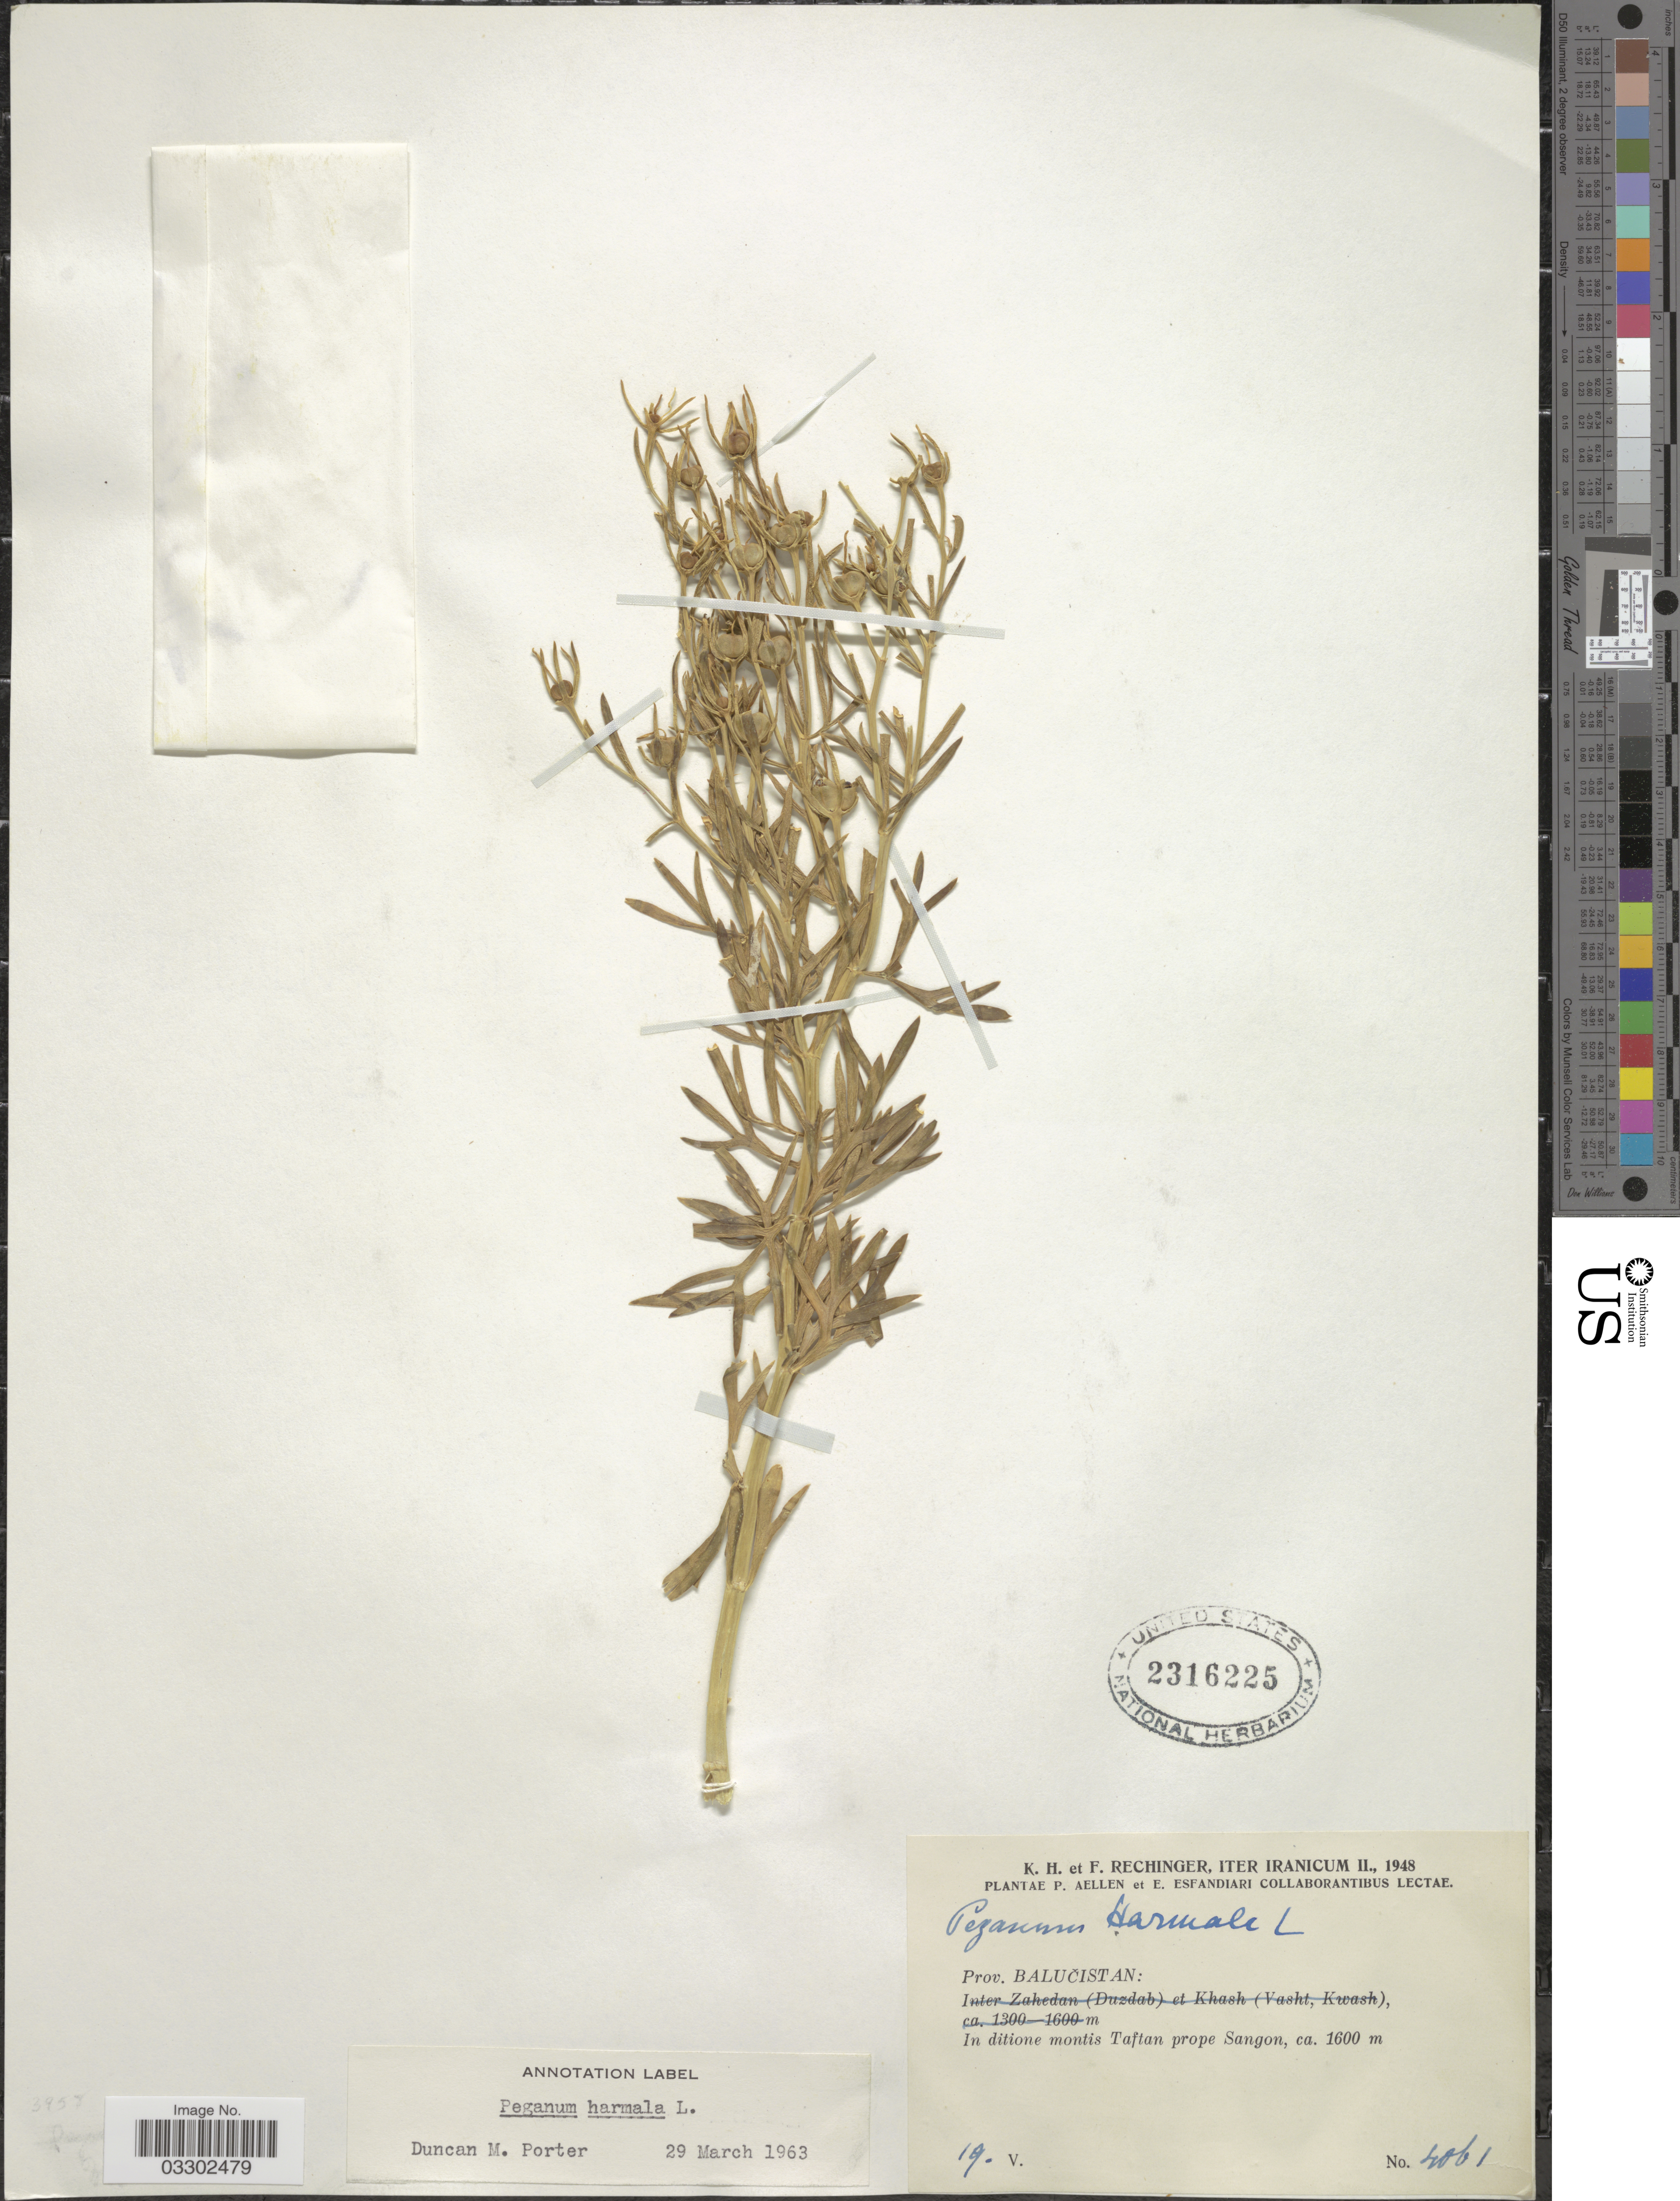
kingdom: Plantae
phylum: Tracheophyta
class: Magnoliopsida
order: Sapindales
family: Tetradiclidaceae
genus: Peganum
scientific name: Peganum harmala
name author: L.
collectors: K. H. Rechinger & F. Rechinger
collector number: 4061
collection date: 1948-05-19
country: Iran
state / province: Sistan and Baluchistan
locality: Prov. Balučistan. In ditione montis Taftan prope Sangon.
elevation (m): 1600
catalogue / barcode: US 2316225